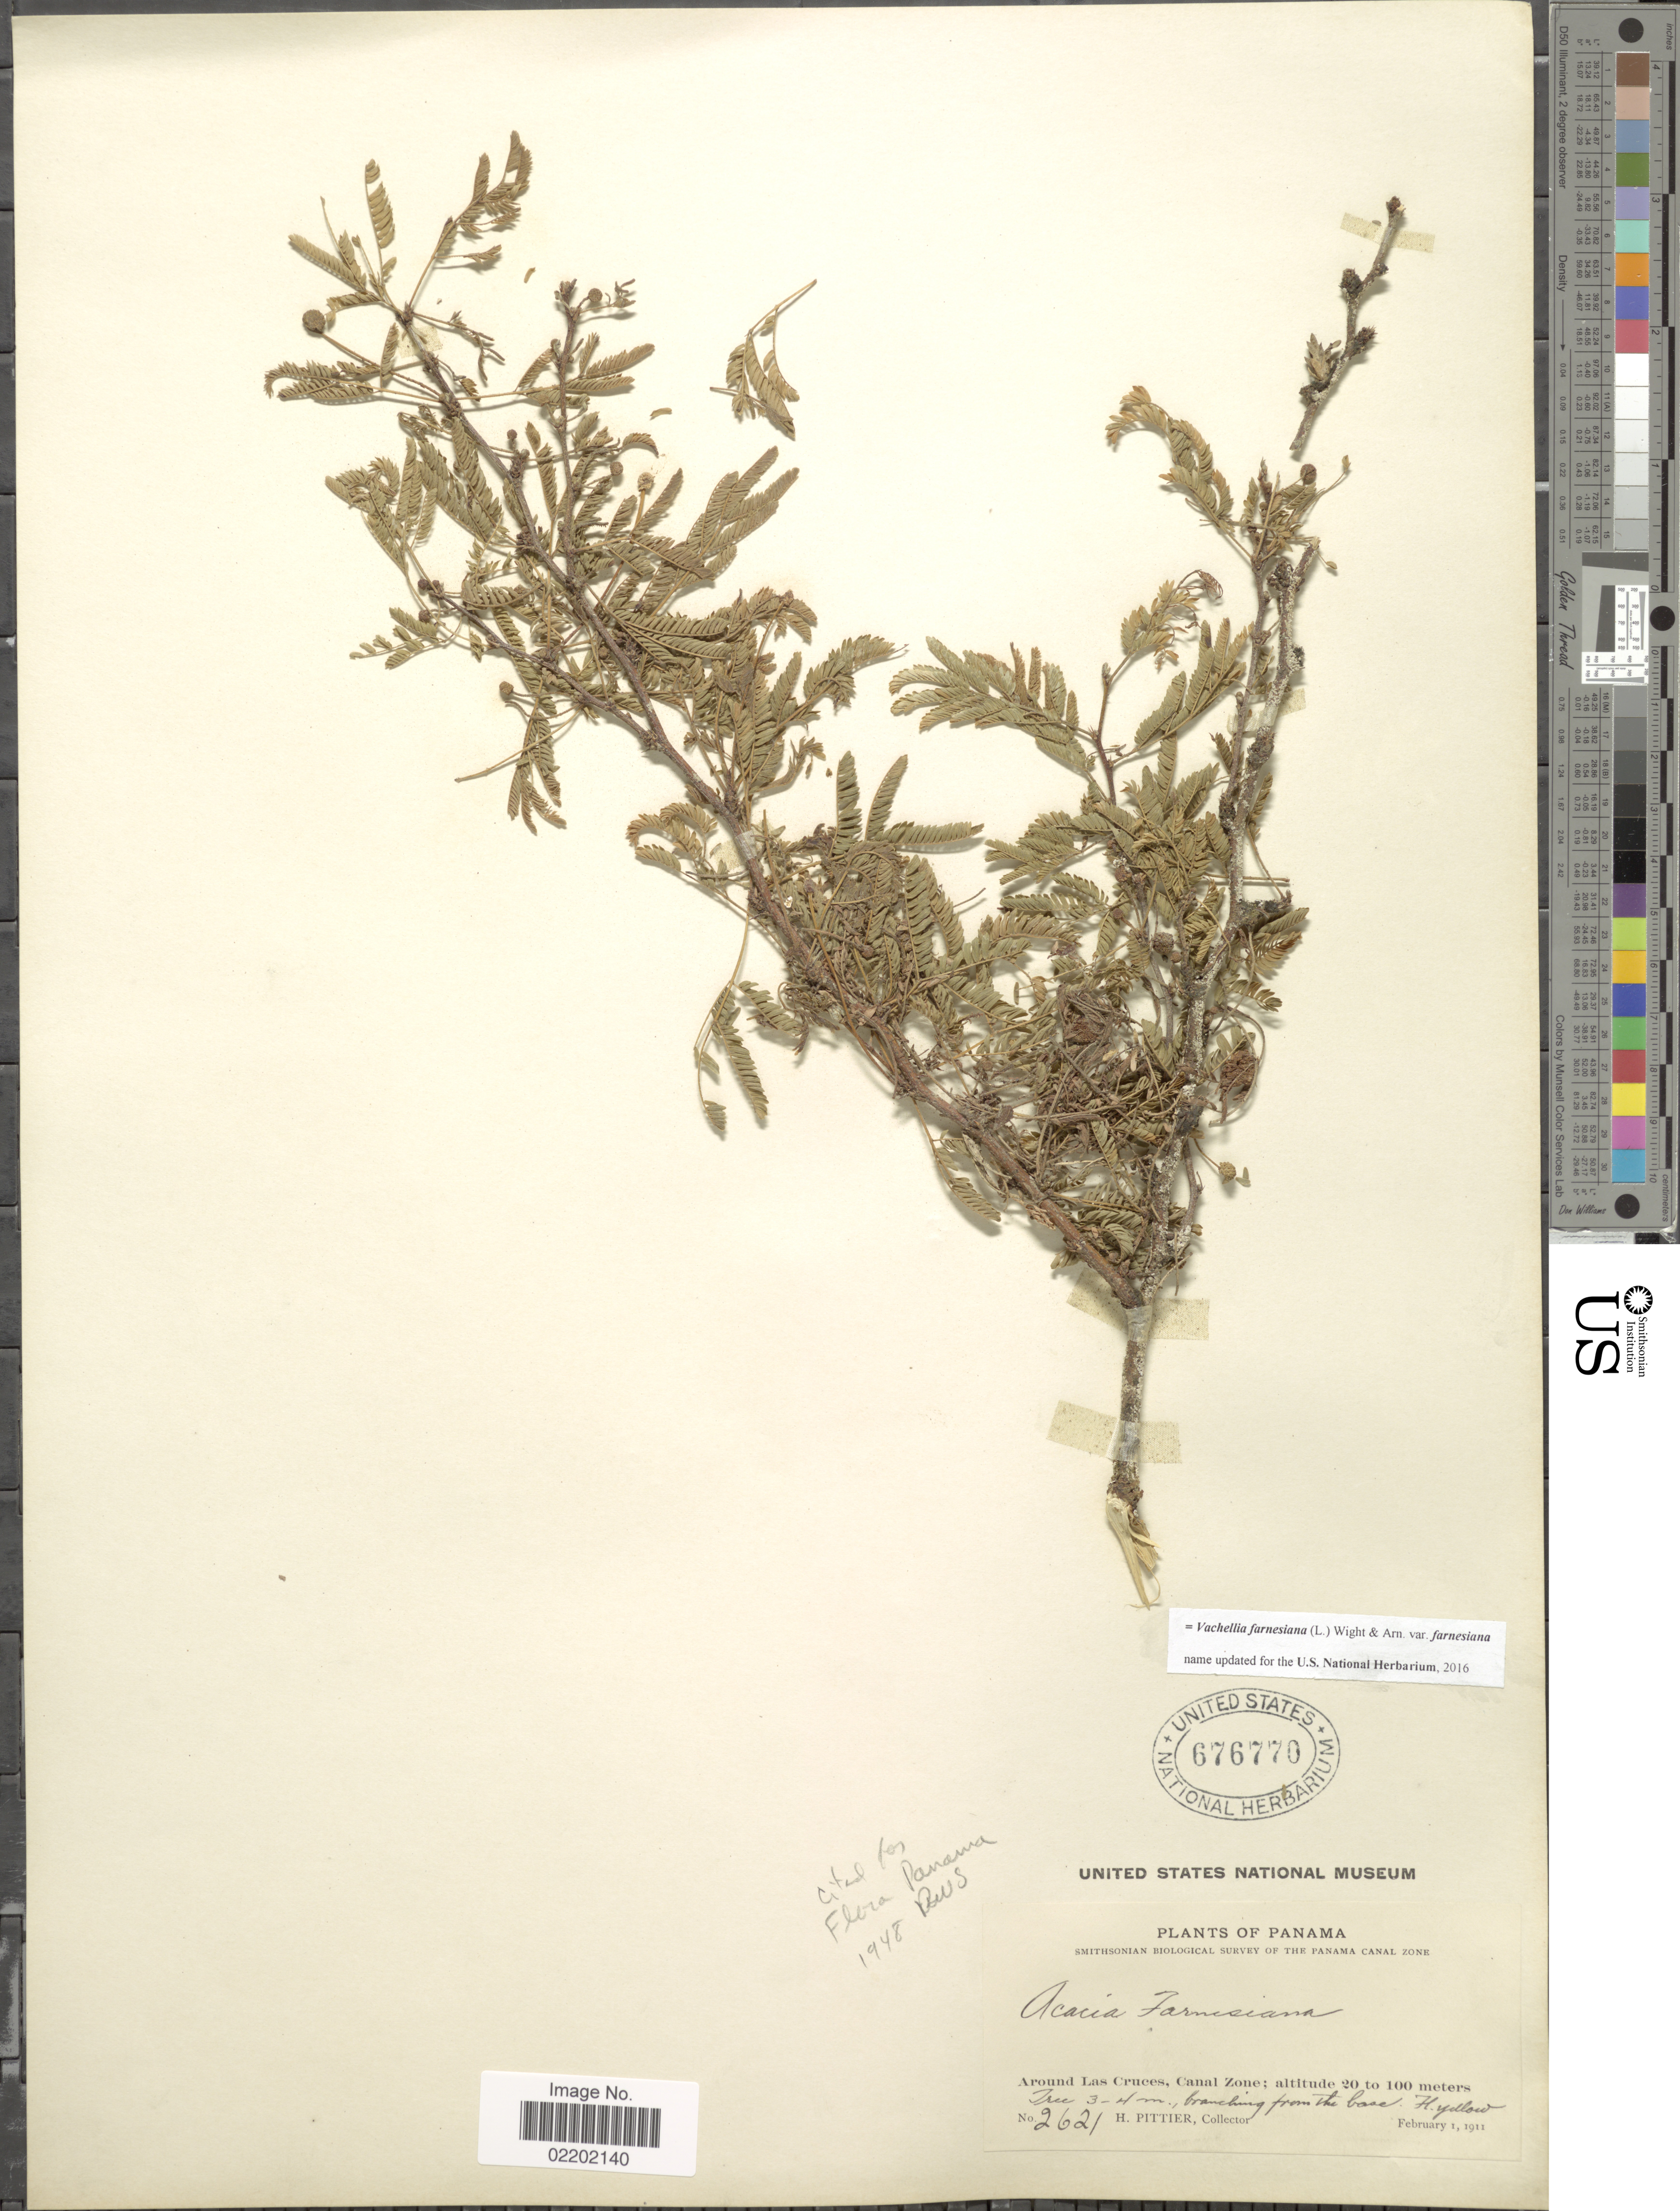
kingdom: Plantae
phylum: Tracheophyta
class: Magnoliopsida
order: Fabales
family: Fabaceae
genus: Vachellia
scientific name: Vachellia farnesiana var. farnesiana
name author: (L.) Wight & Arn.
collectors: H. F. Pittier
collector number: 2621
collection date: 1911-02-01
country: Panama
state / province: Colón / Panamá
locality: The Panama Canal Zone, Around Las Cruces, Canal Zone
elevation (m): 20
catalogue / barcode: US 676770